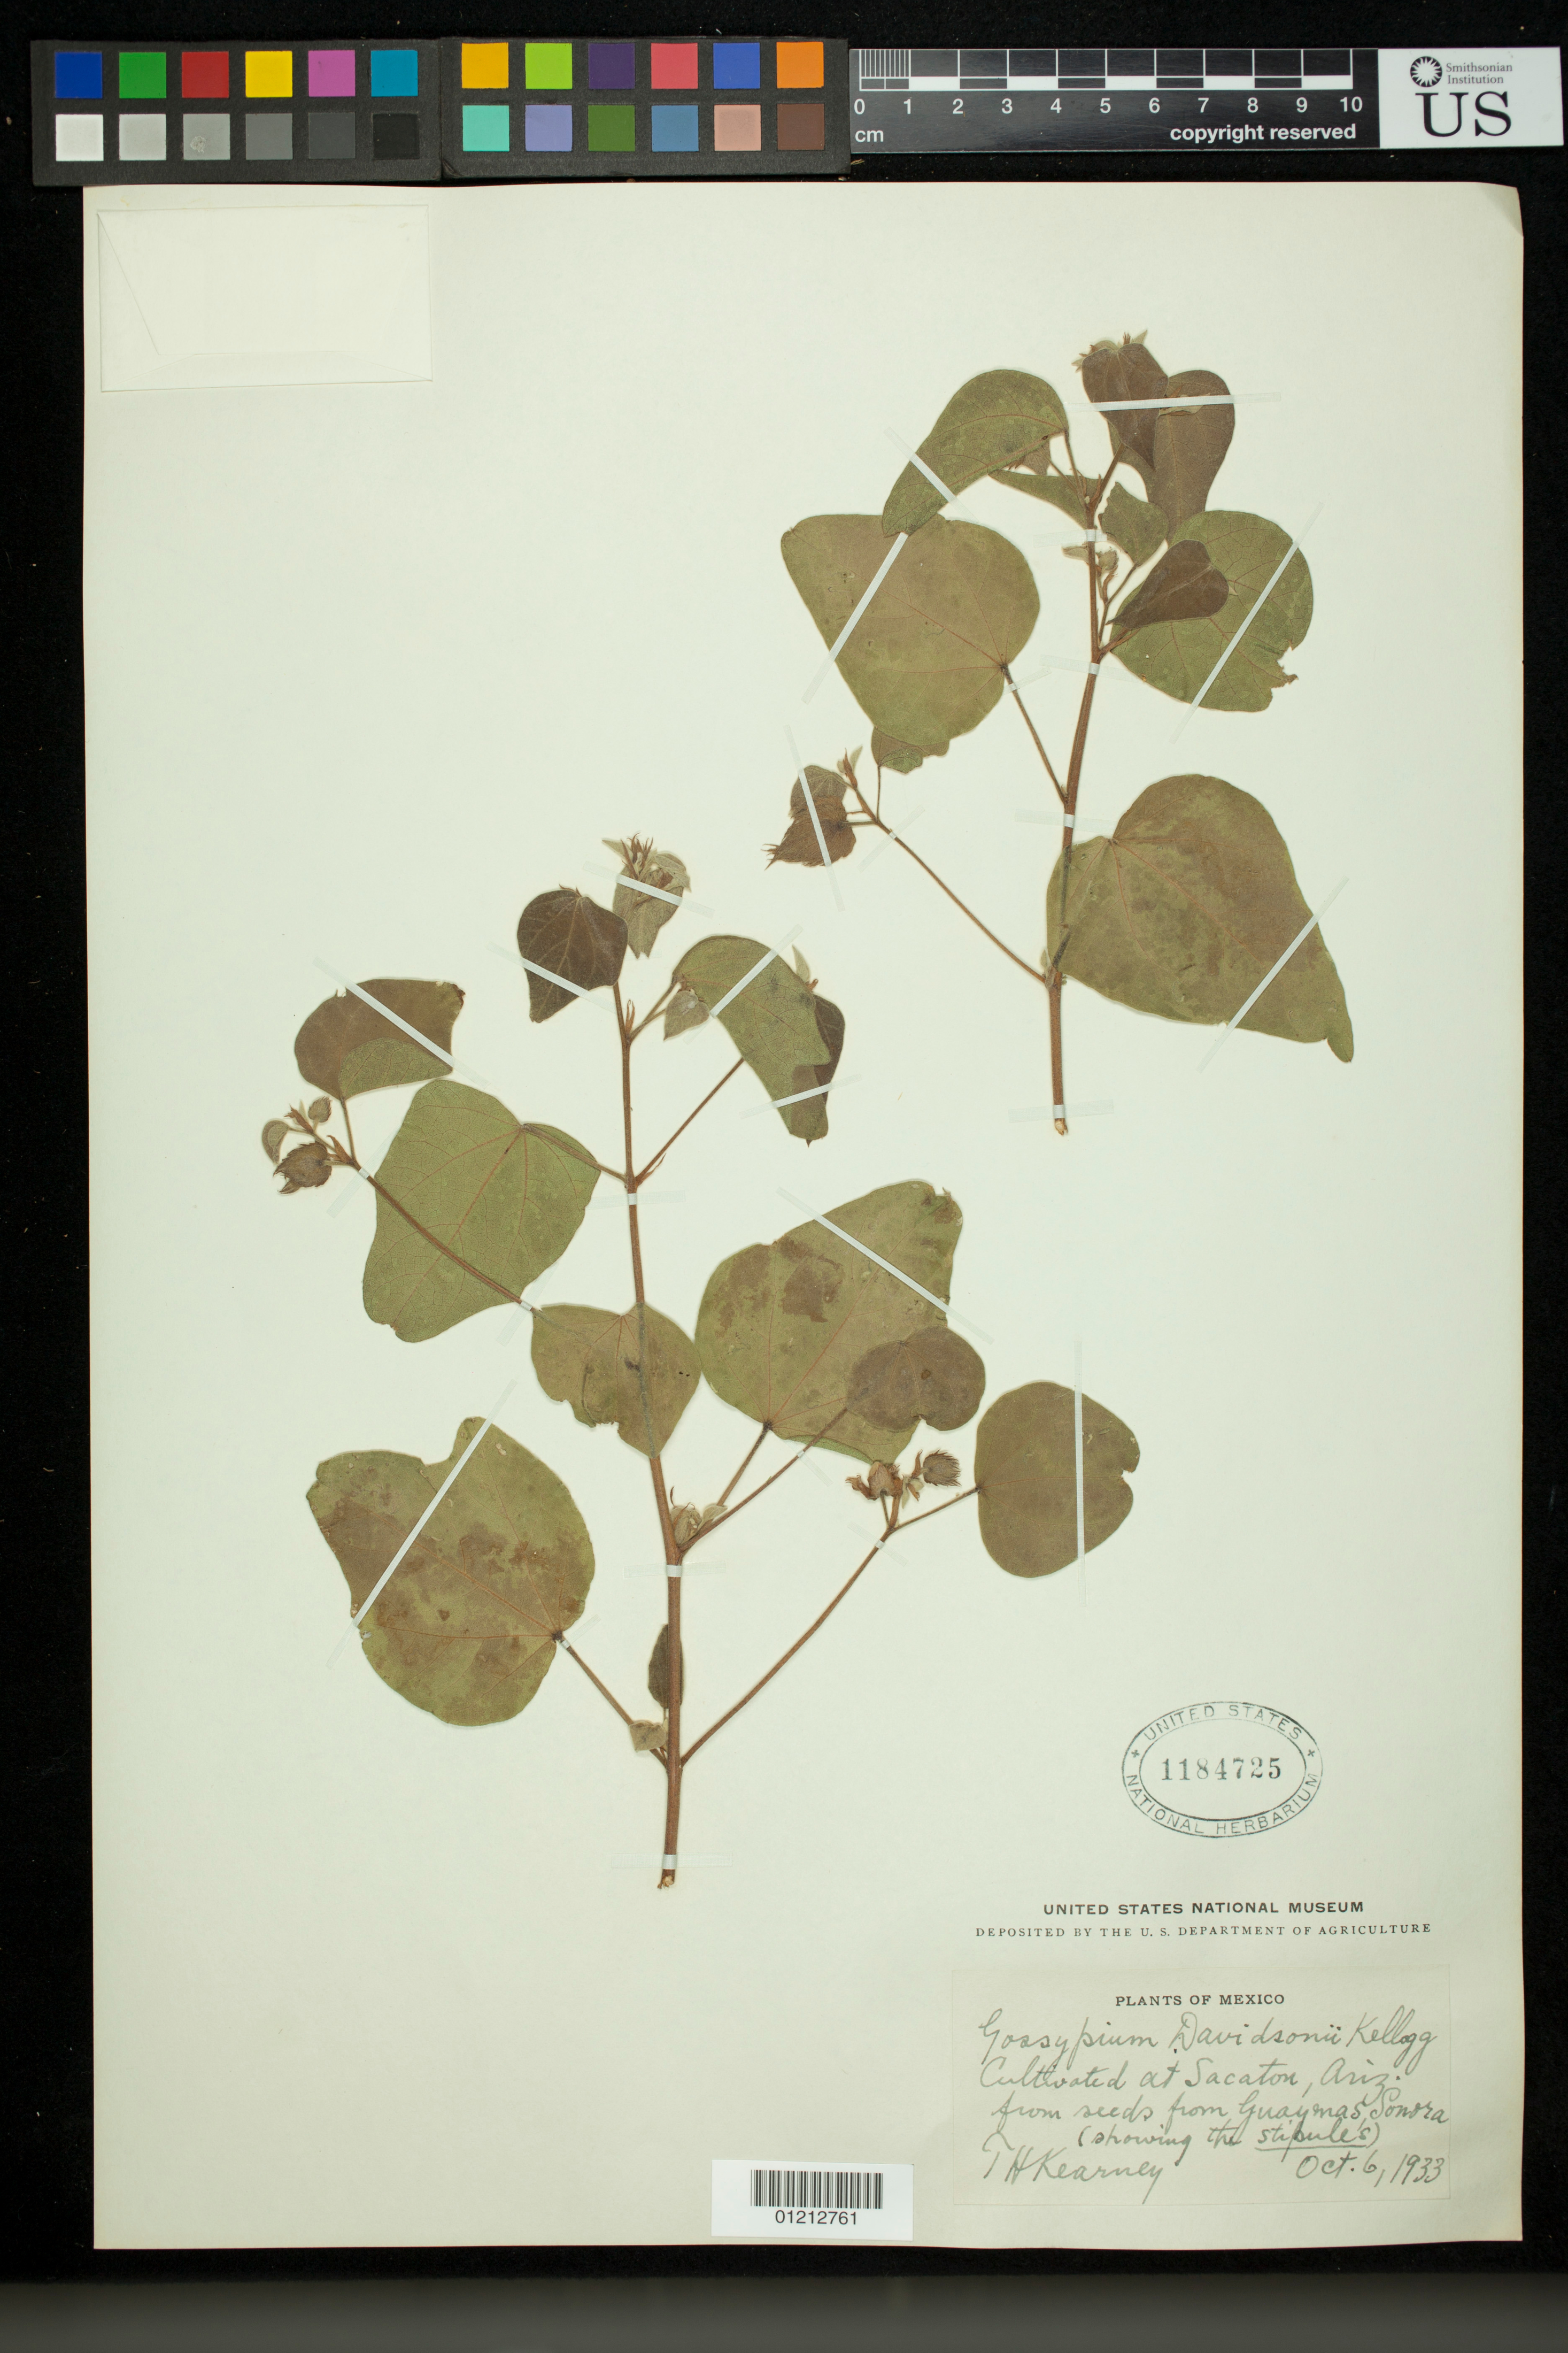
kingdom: Plantae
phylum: Tracheophyta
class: Magnoliopsida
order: Malvales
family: Malvaceae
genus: Gossypium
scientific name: Gossypium davidsonii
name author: Kellogg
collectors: T. H. Kearney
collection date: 1933-10-06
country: United States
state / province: Arizona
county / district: Pinal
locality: Cultivated at Sacaton, Ariz. from seeds from Guaymas, Sonora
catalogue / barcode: US 1184725